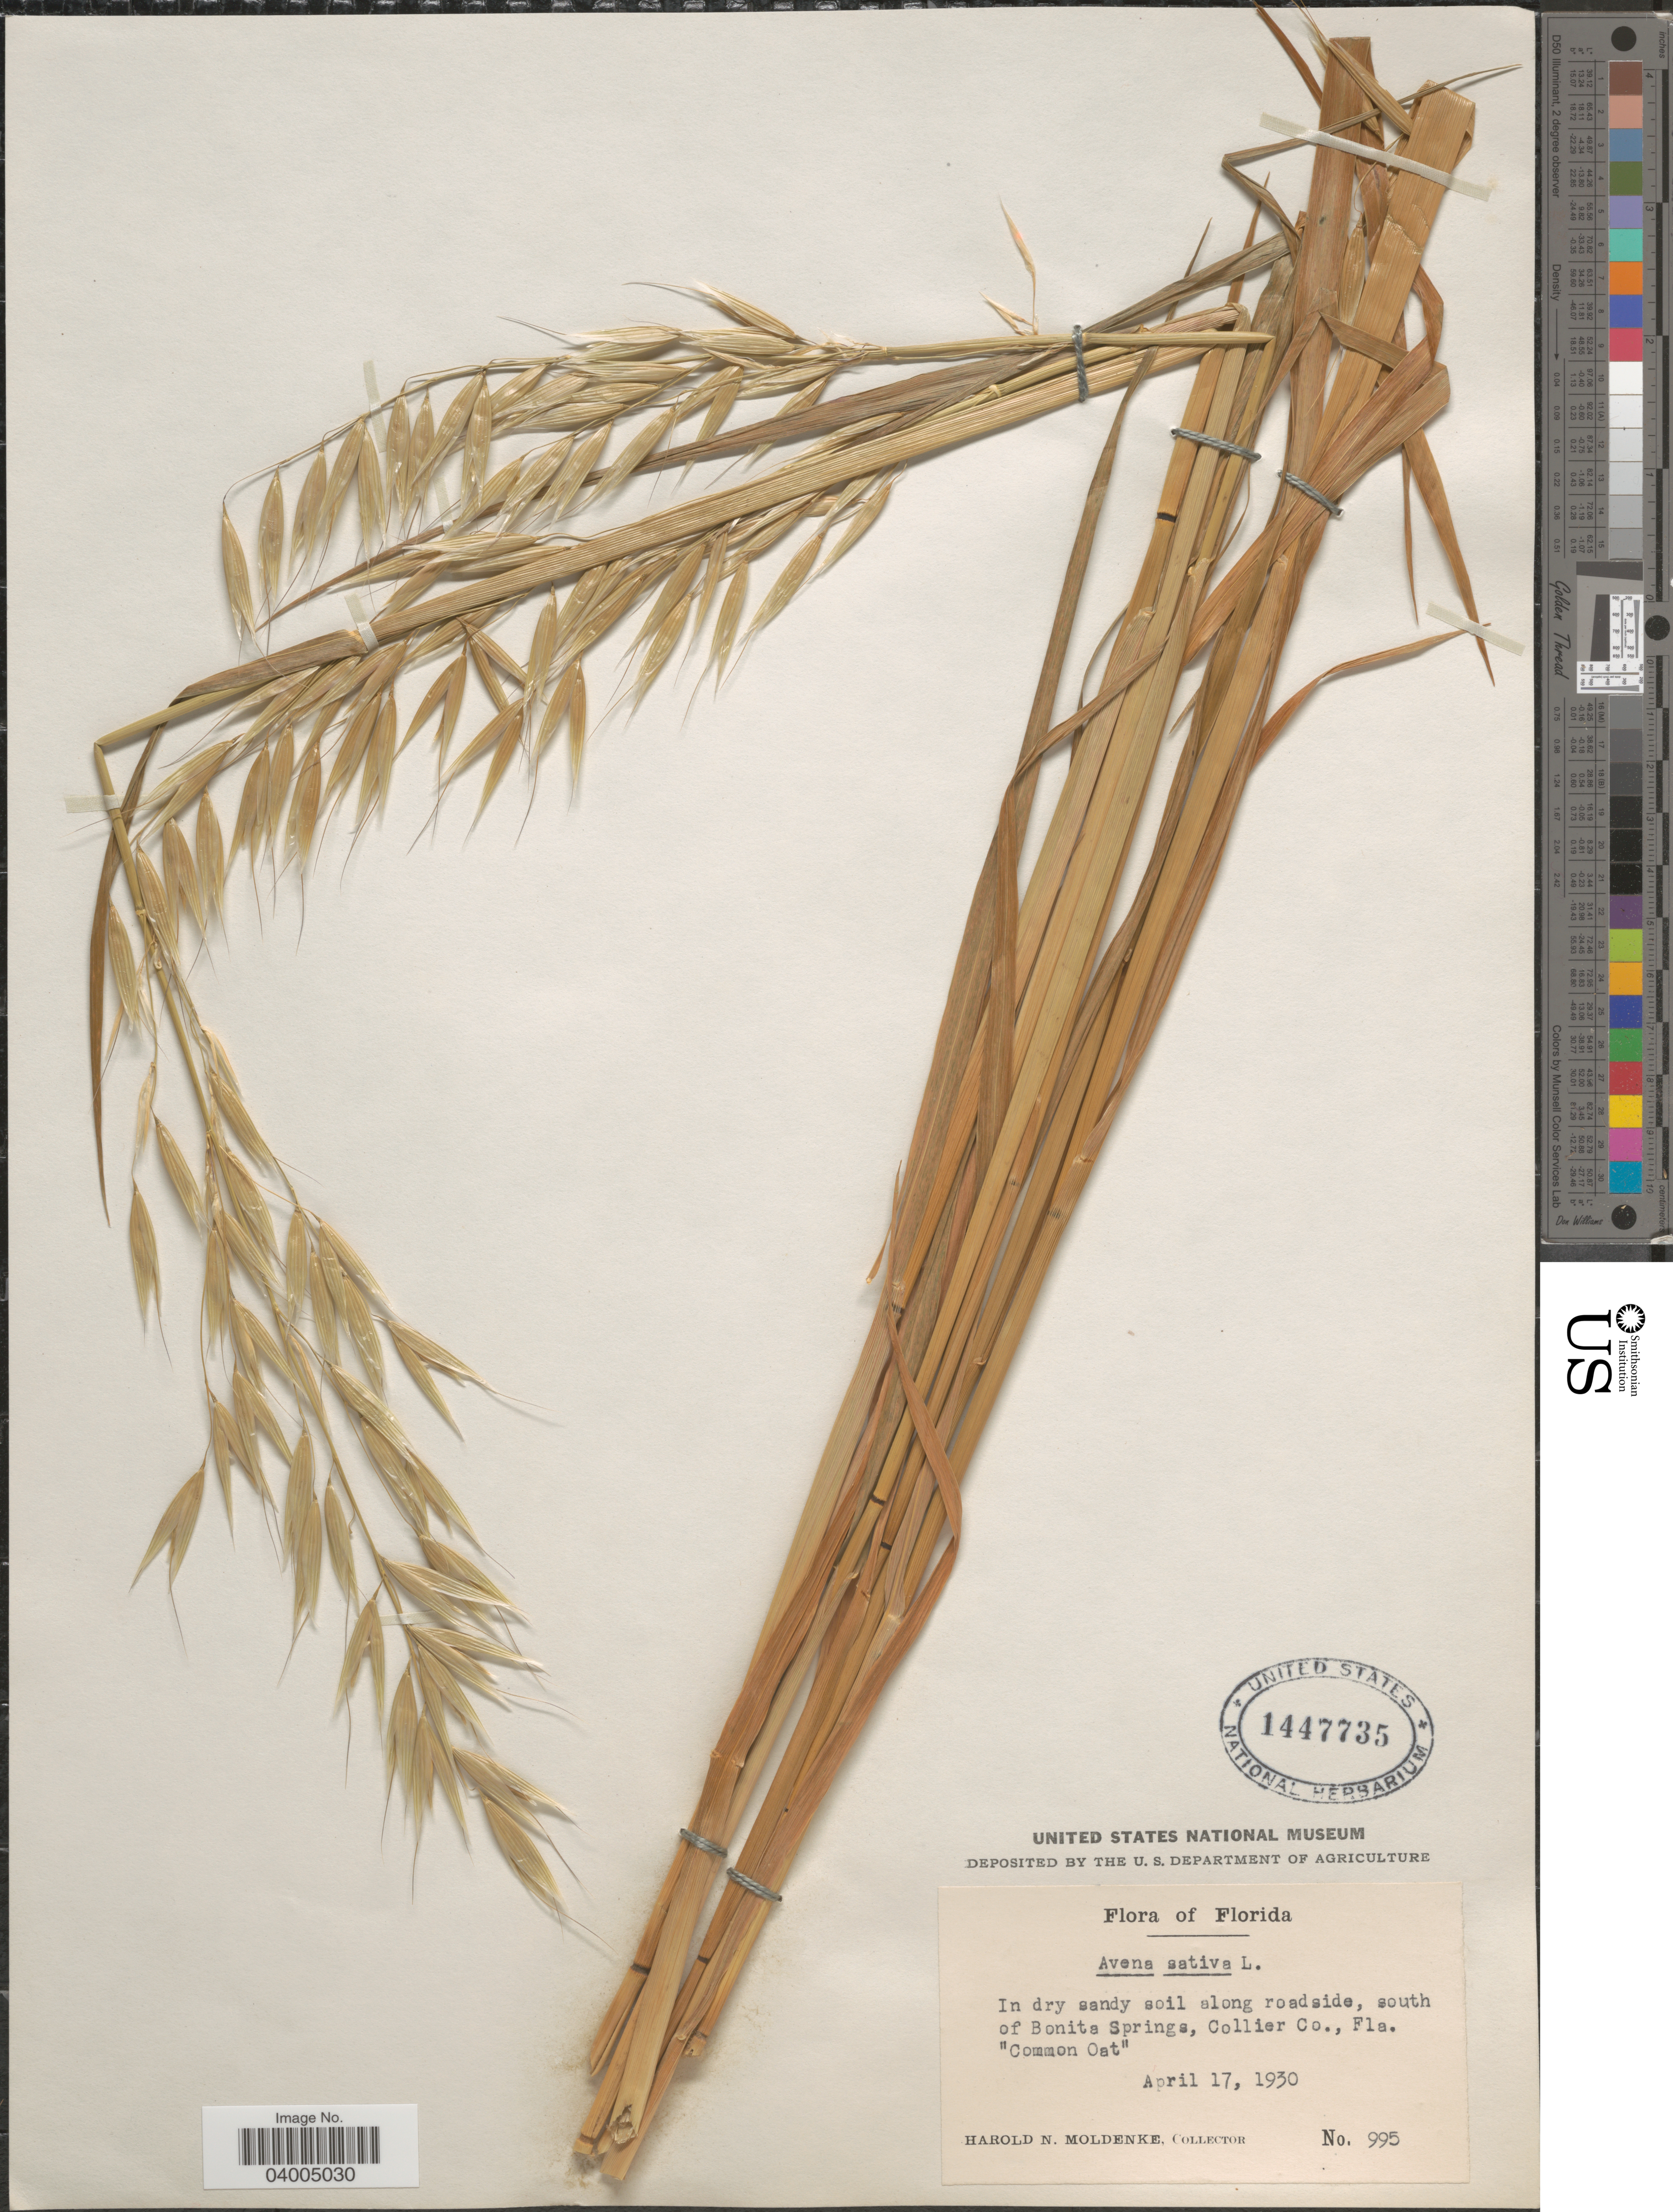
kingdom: Plantae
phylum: Tracheophyta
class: Liliopsida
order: Poales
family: Poaceae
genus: Avena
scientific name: Avena sativa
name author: L.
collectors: H. N. Moldenke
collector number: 995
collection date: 1930-04-17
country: United States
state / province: Florida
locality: Along roadside, south of Bonita Springs, Collier Co.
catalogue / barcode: US 1447735